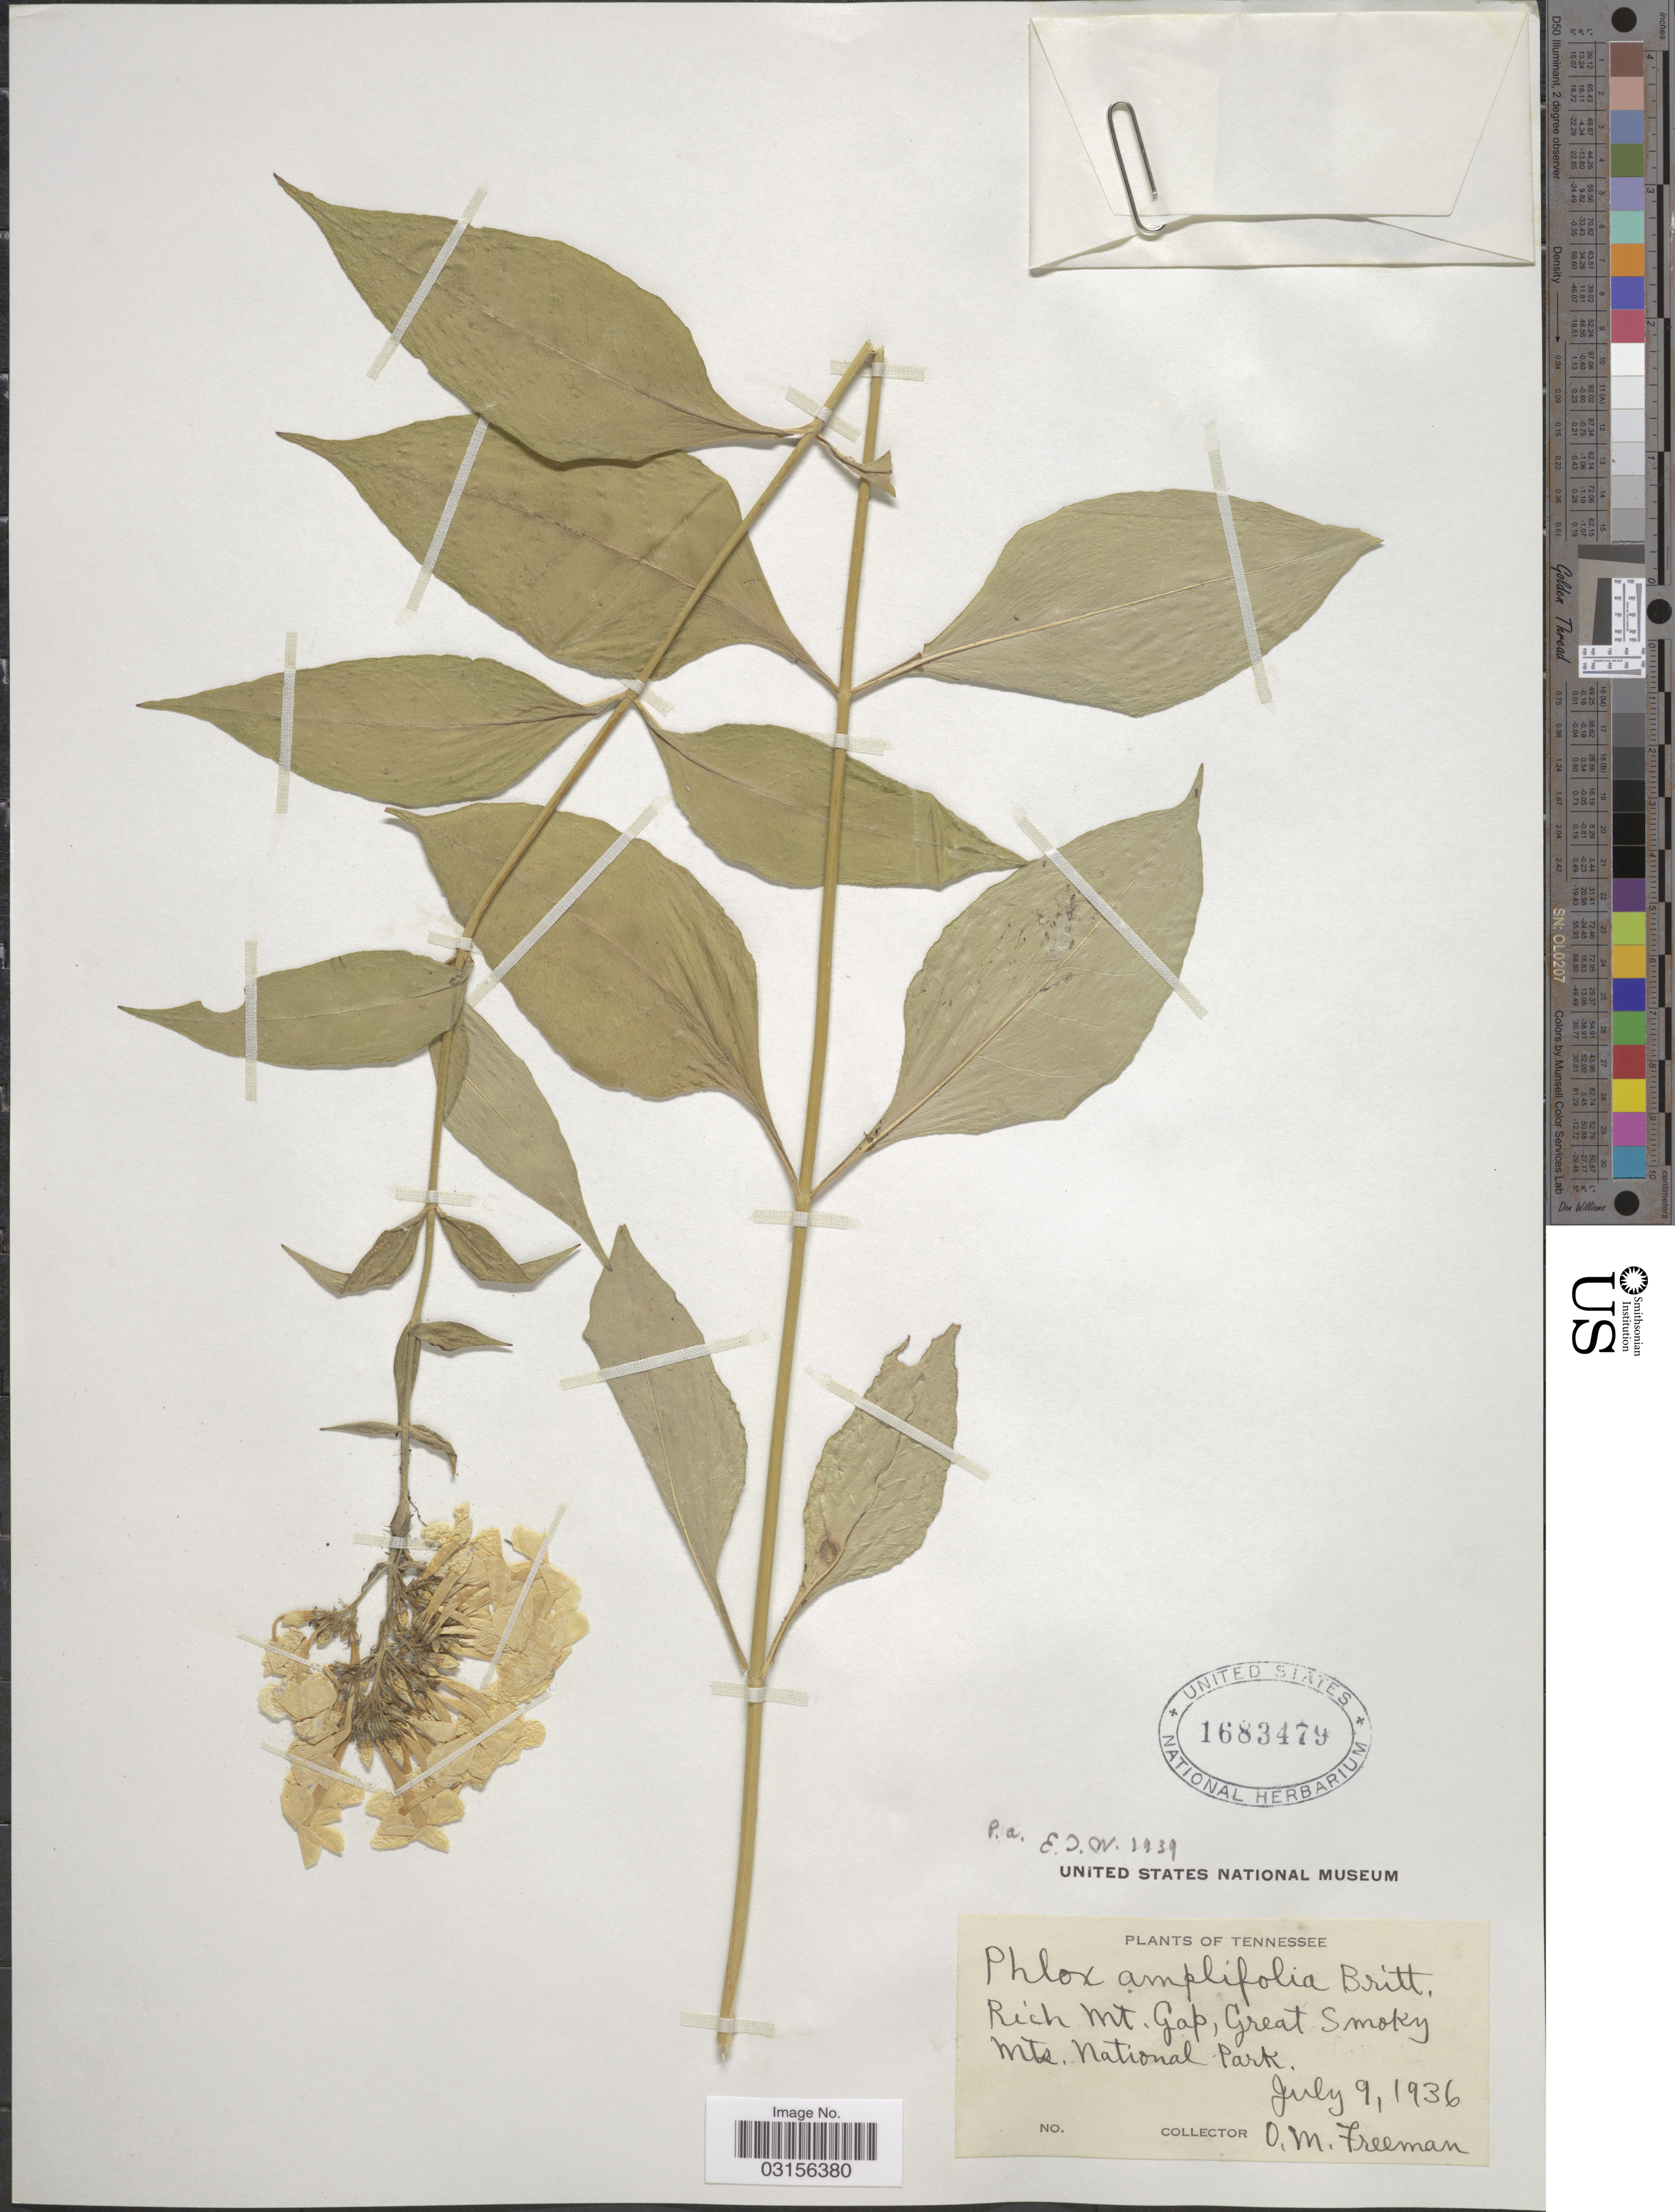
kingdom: Plantae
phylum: Tracheophyta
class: Magnoliopsida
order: Ericales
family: Polemoniaceae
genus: Phlox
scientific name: Phlox amplifolia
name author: Britton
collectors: O. Freeman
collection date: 1936-07-09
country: United States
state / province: Tennessee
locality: Rich Mt. Gap, Great Smoky Mts. National Park.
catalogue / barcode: US 1683479